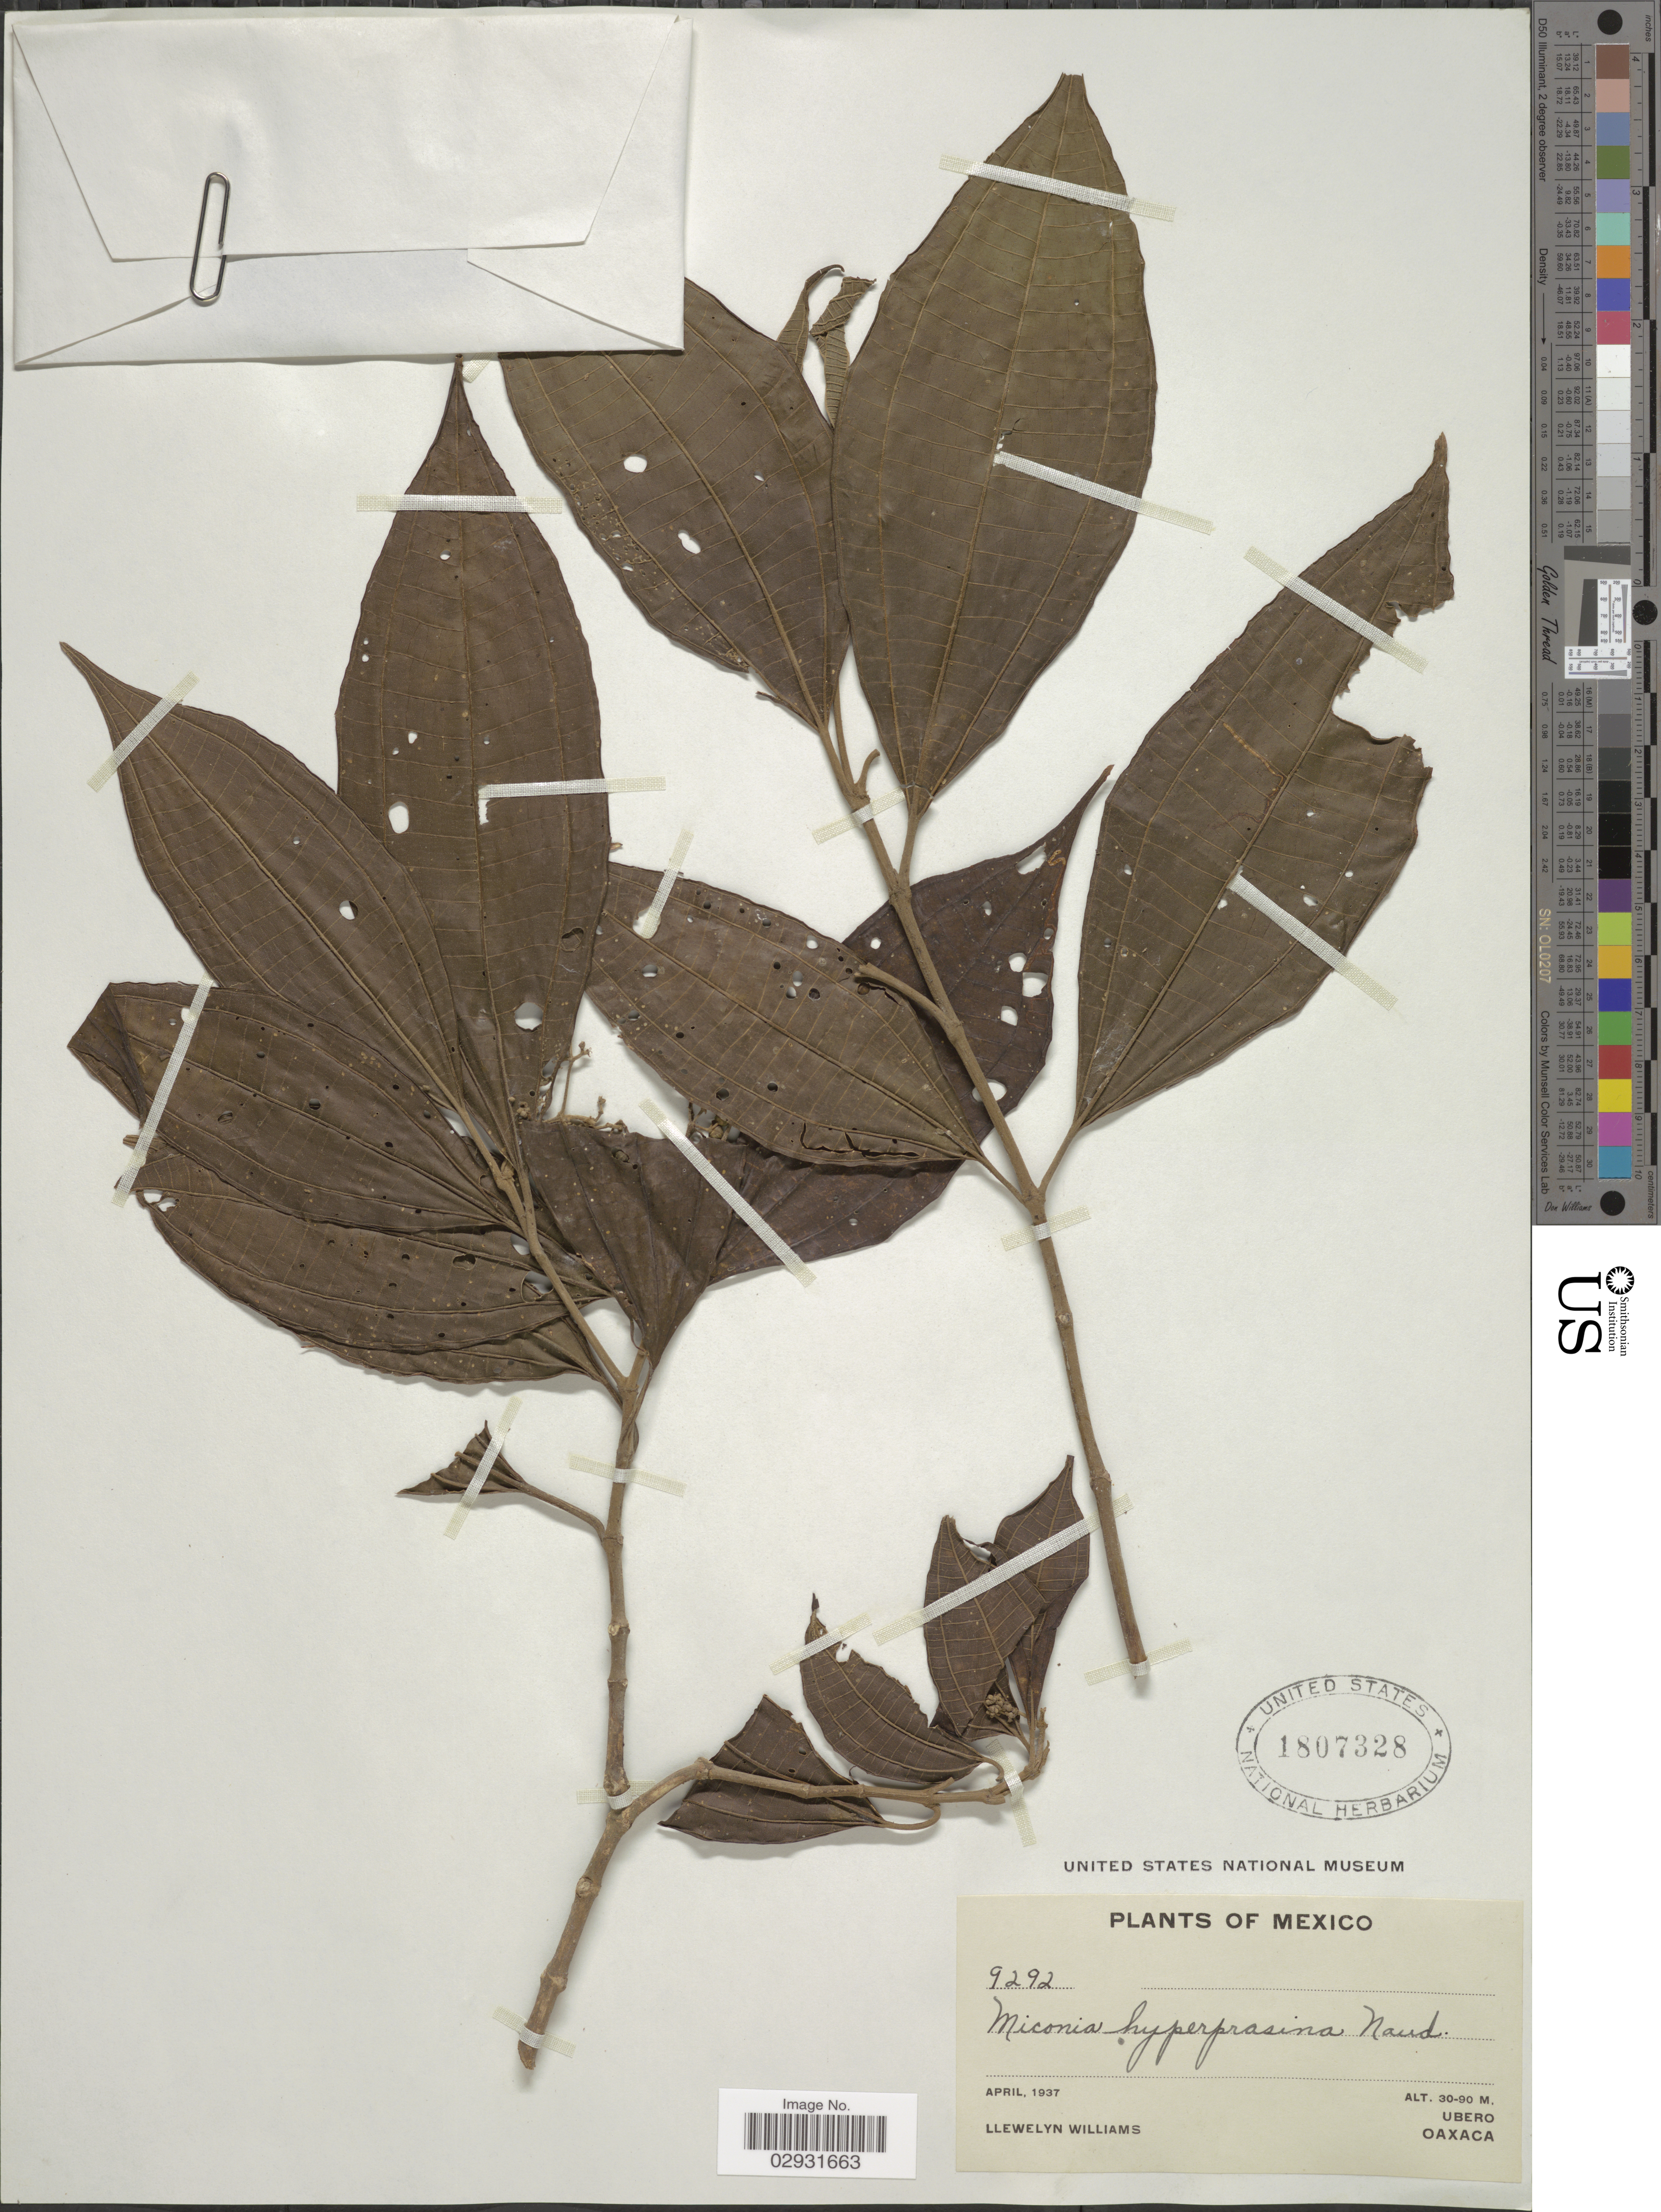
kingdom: Plantae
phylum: Tracheophyta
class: Magnoliopsida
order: Myrtales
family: Melastomataceae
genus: Miconia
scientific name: Miconia affinis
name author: DC.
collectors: Ll. Williams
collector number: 9292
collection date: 1937-04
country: Mexico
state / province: Oaxaca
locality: Ubero. Oaxaca.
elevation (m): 30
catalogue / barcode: US 1807328